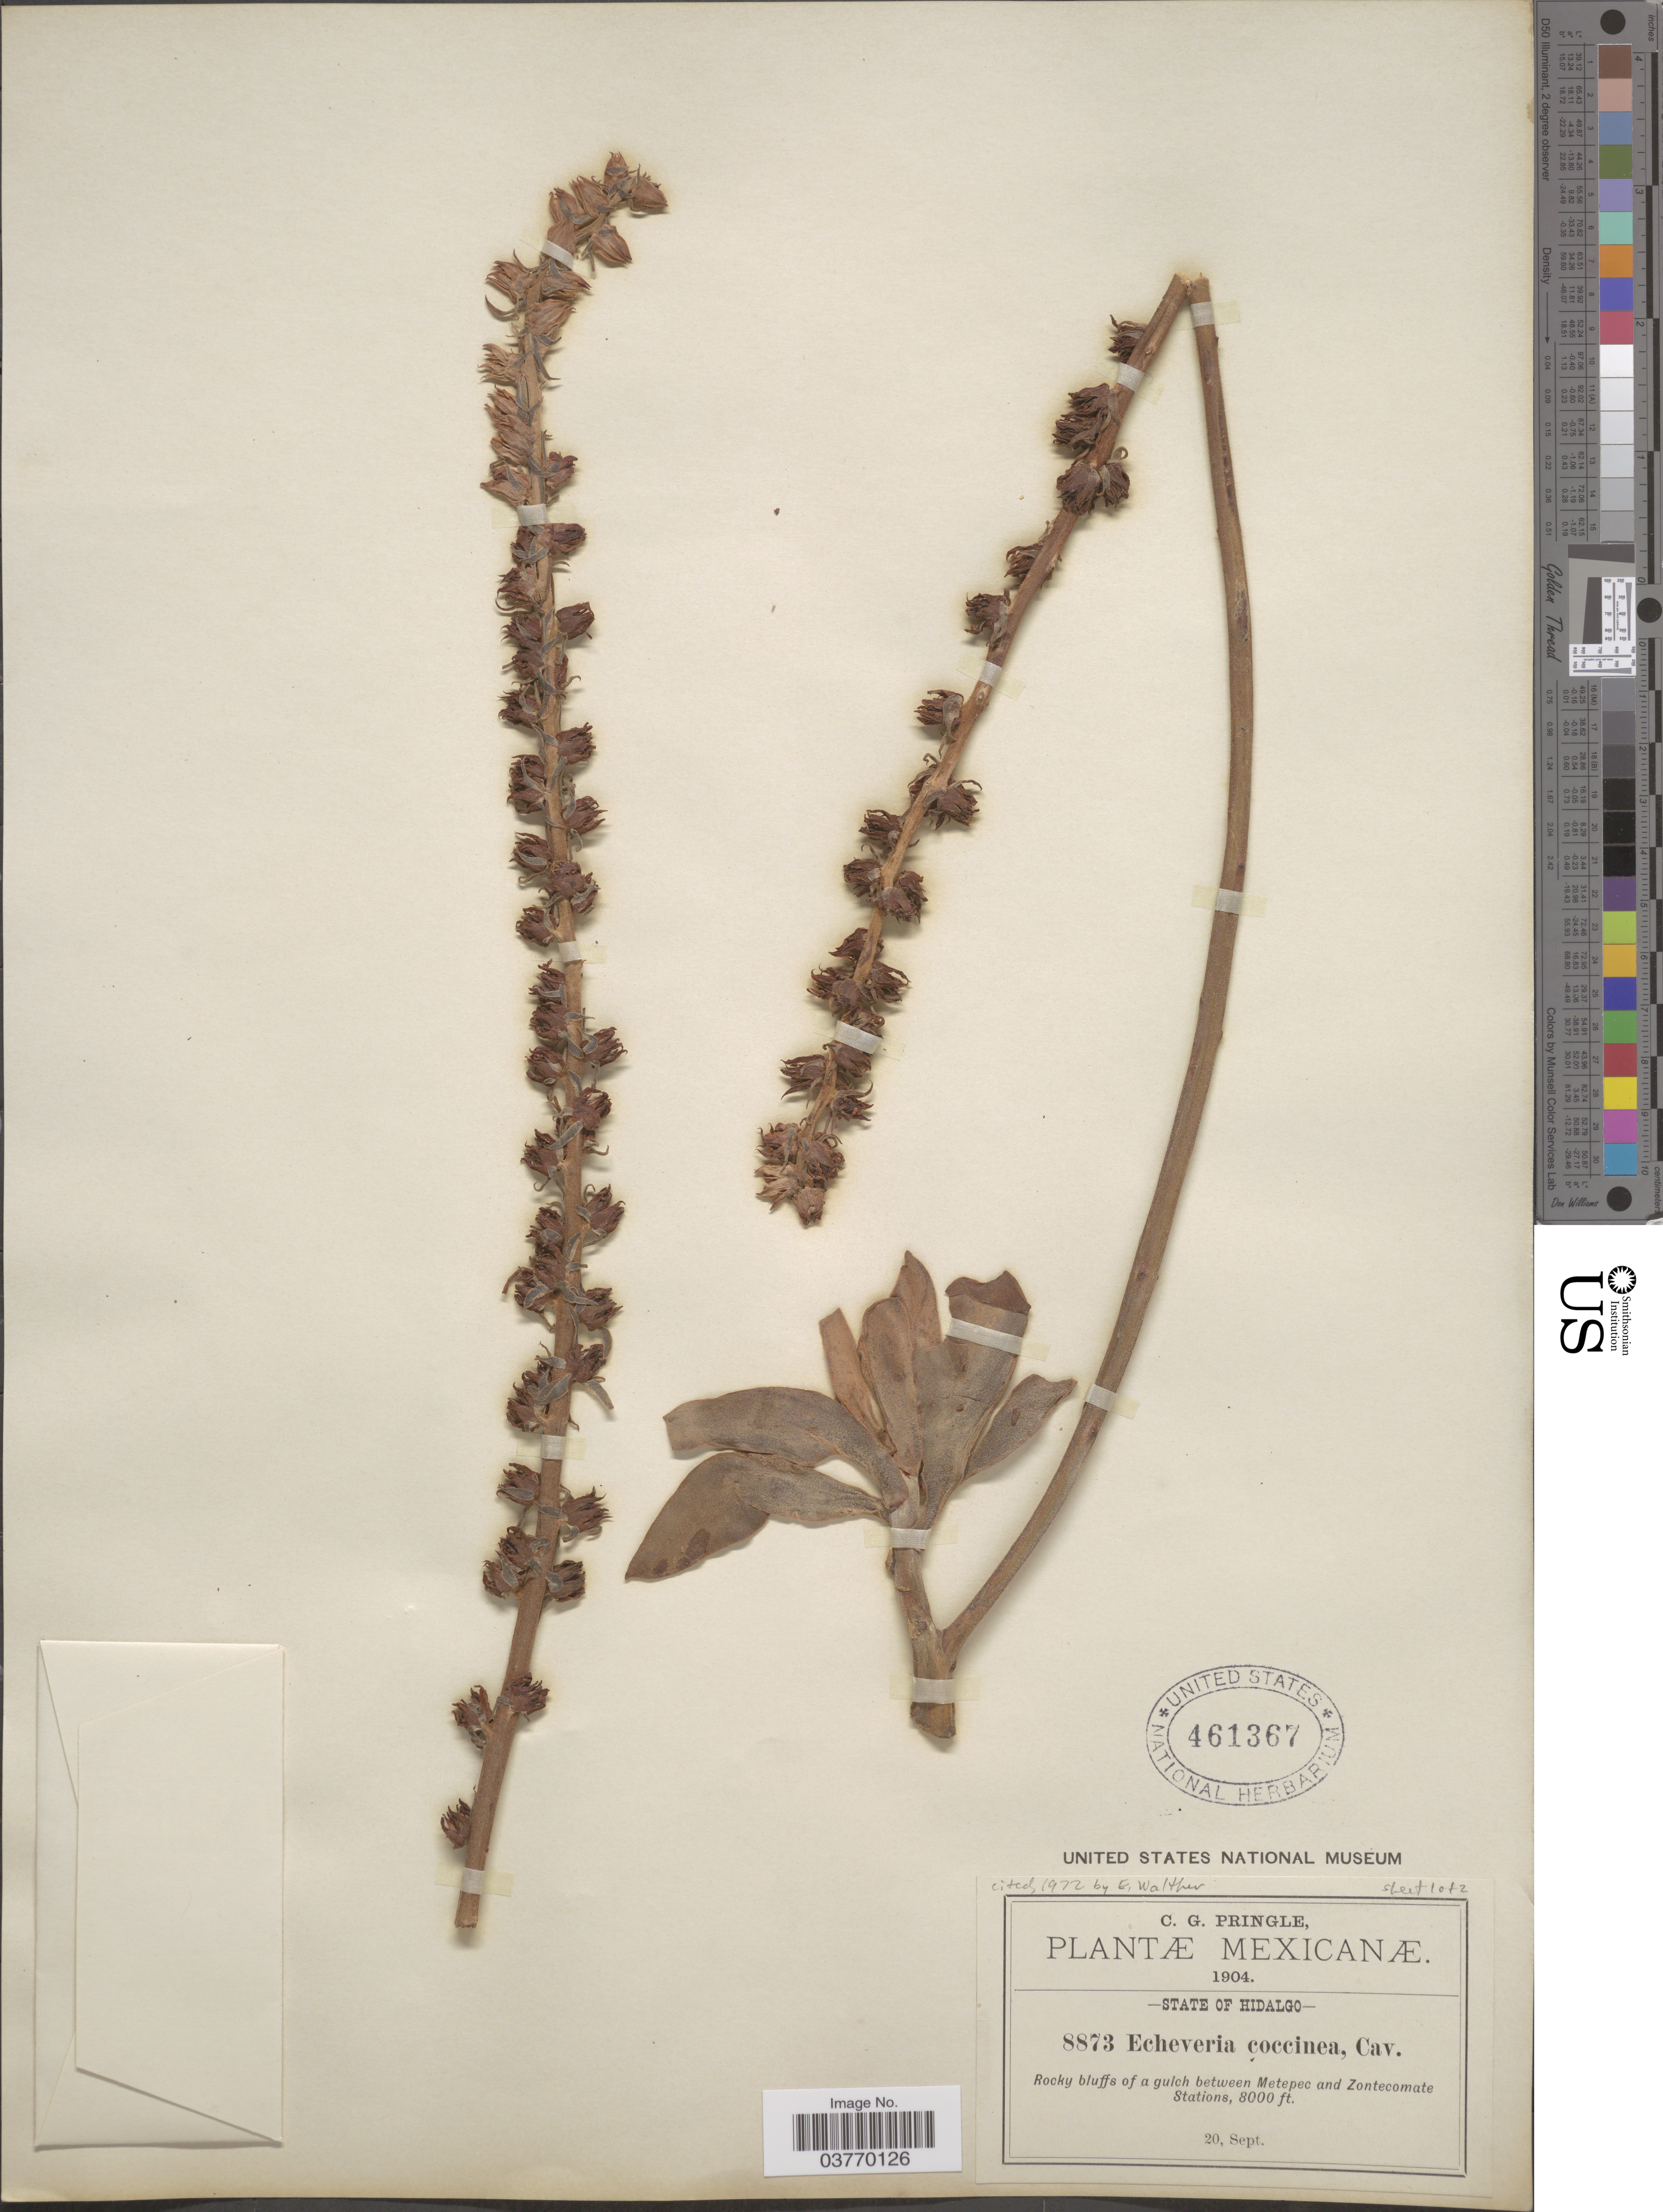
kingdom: Plantae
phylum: Tracheophyta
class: Magnoliopsida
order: Saxifragales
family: Crassulaceae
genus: Echeveria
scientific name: Echeveria coccinea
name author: (Cav.) DC.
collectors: C. G. Pringle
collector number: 8873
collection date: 1904-09-20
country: Mexico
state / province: Hidalgo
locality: Rocky bluffs of a gulch between Metepec and Zontecomate Stations.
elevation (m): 2438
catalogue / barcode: US 461367